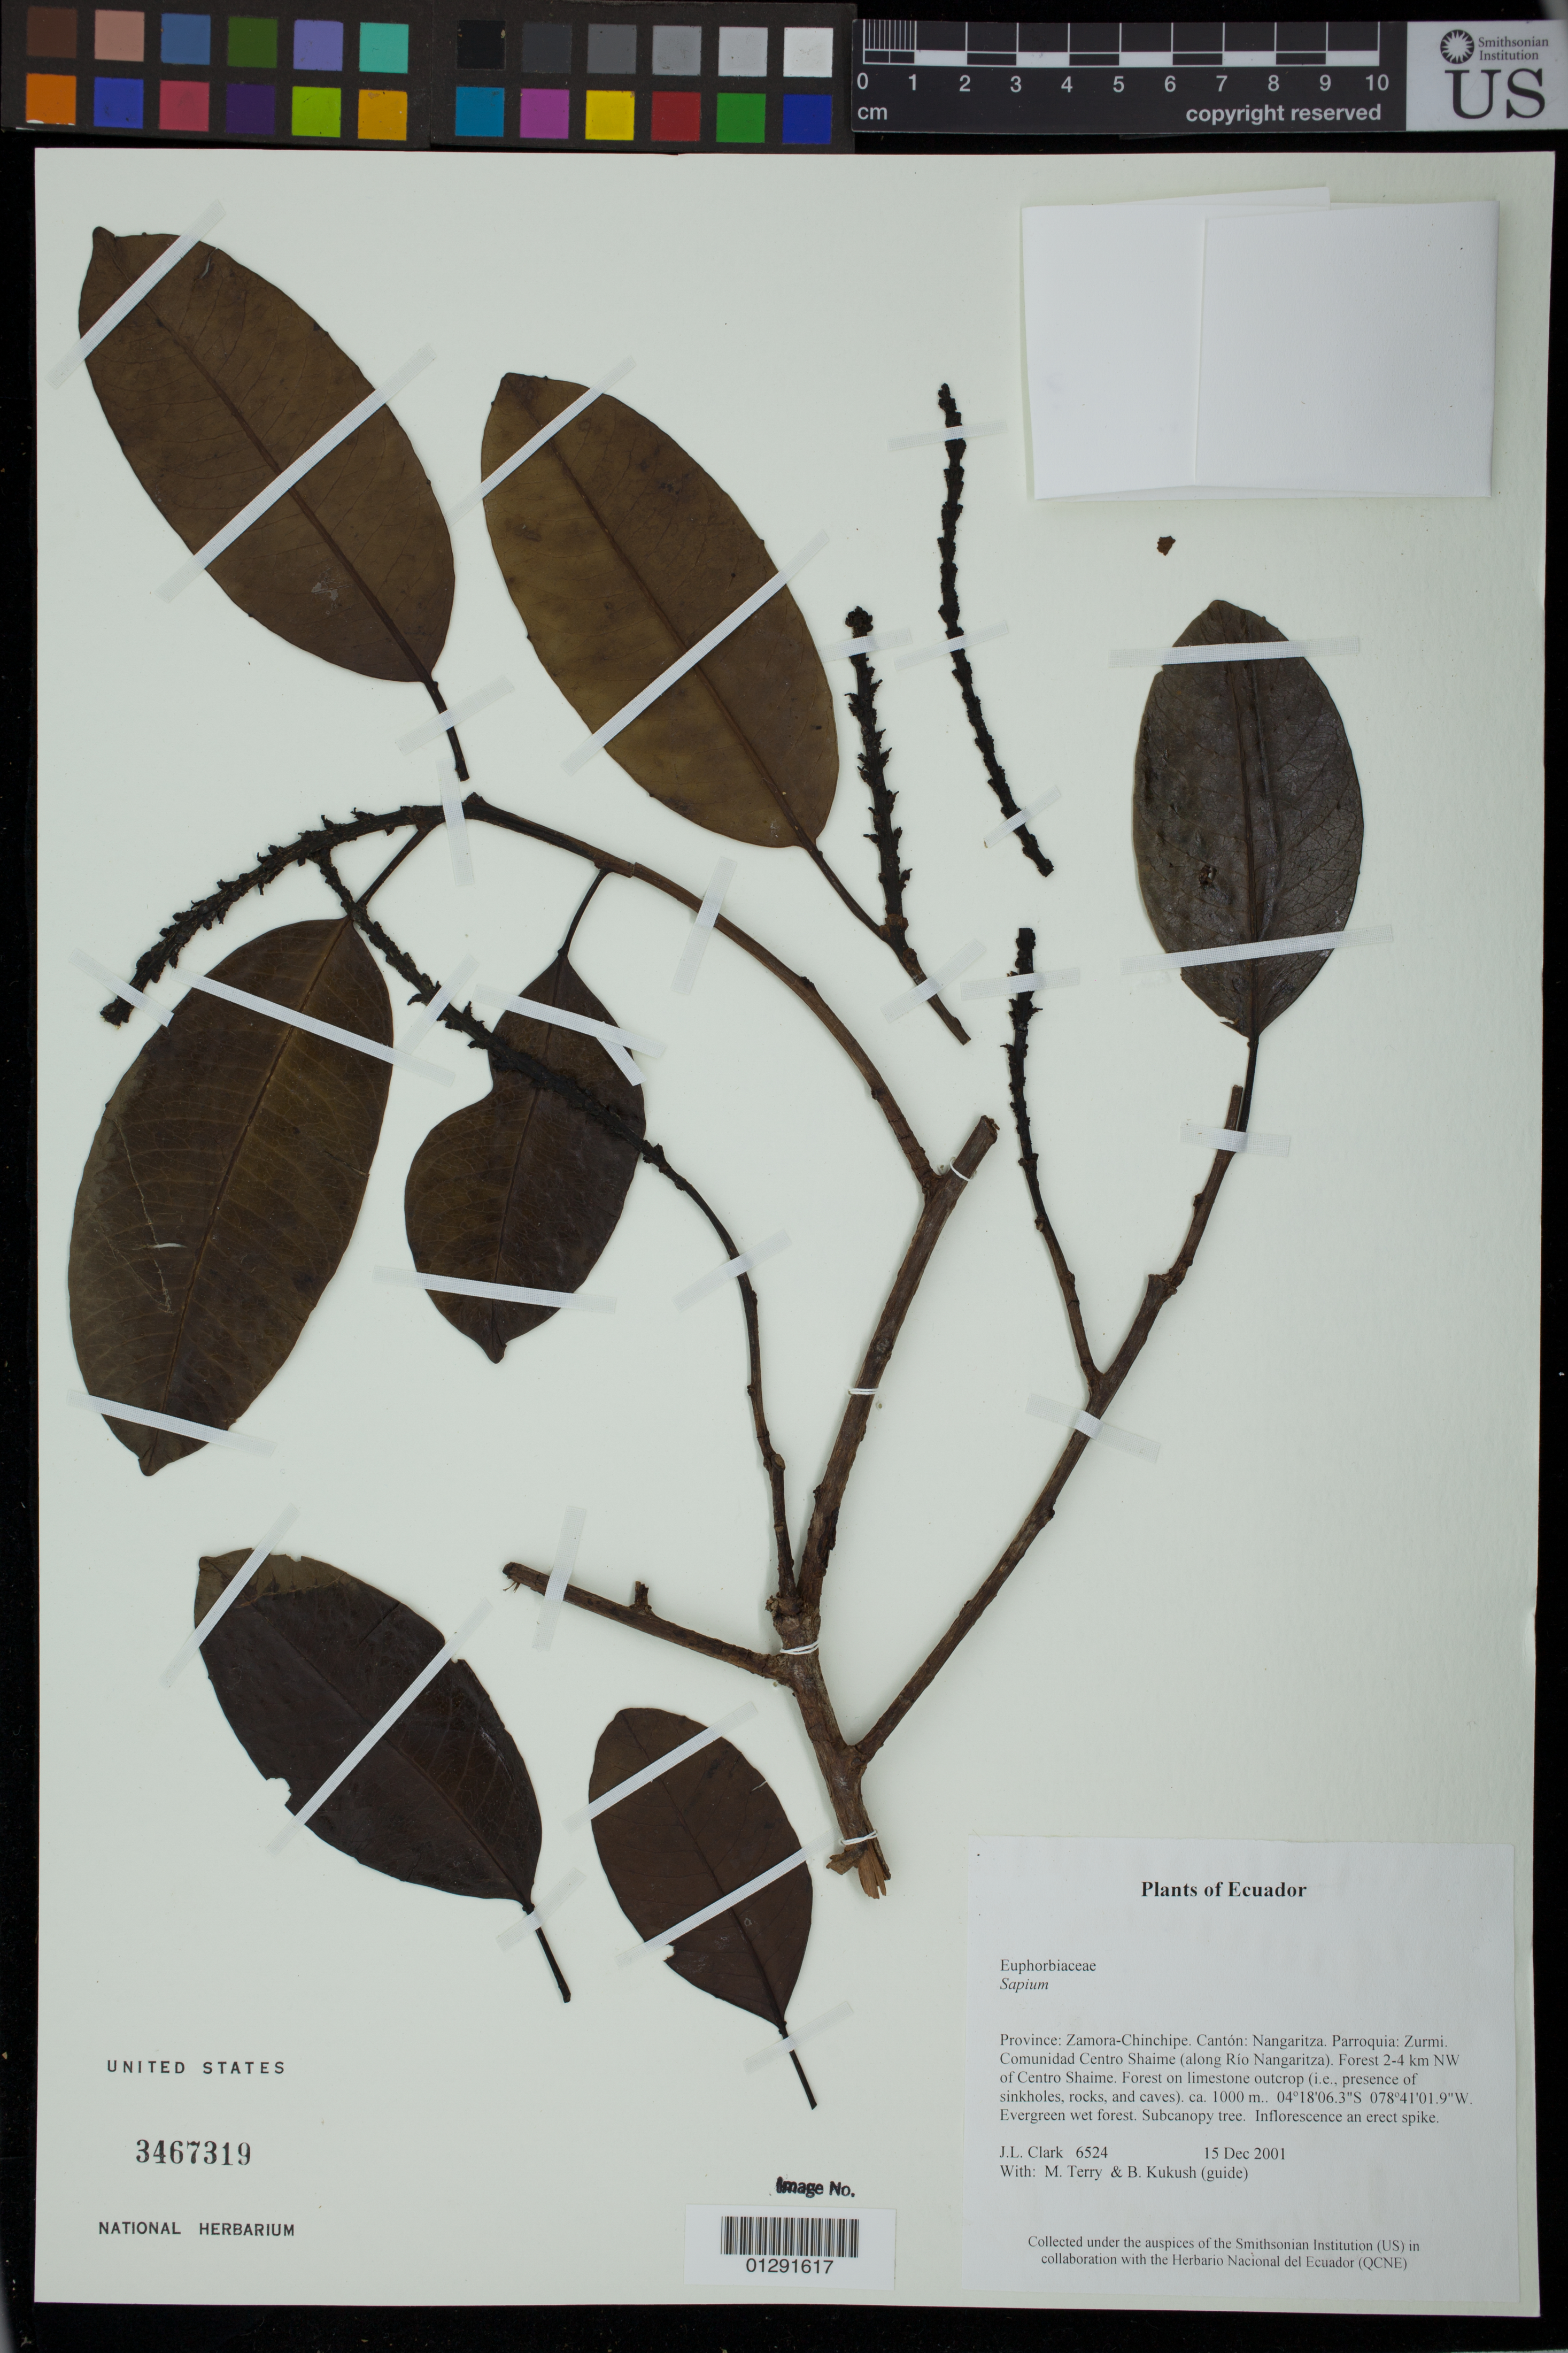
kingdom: Plantae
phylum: Tracheophyta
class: Magnoliopsida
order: Malpighiales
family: Euphorbiaceae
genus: Sapium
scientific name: Sapium sp.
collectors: J. L. Clark, M. Terry & B. Kukush (guide)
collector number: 6524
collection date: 2001-12-15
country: Ecuador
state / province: Zamora-Chinchipe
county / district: Nangaritza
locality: Parroquia: Zurmi. Comunidad Centro Shaime (along Río Nangaritza). Forest 2-4 km NW of Centro Shairme.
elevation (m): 1000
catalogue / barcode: US 3467319